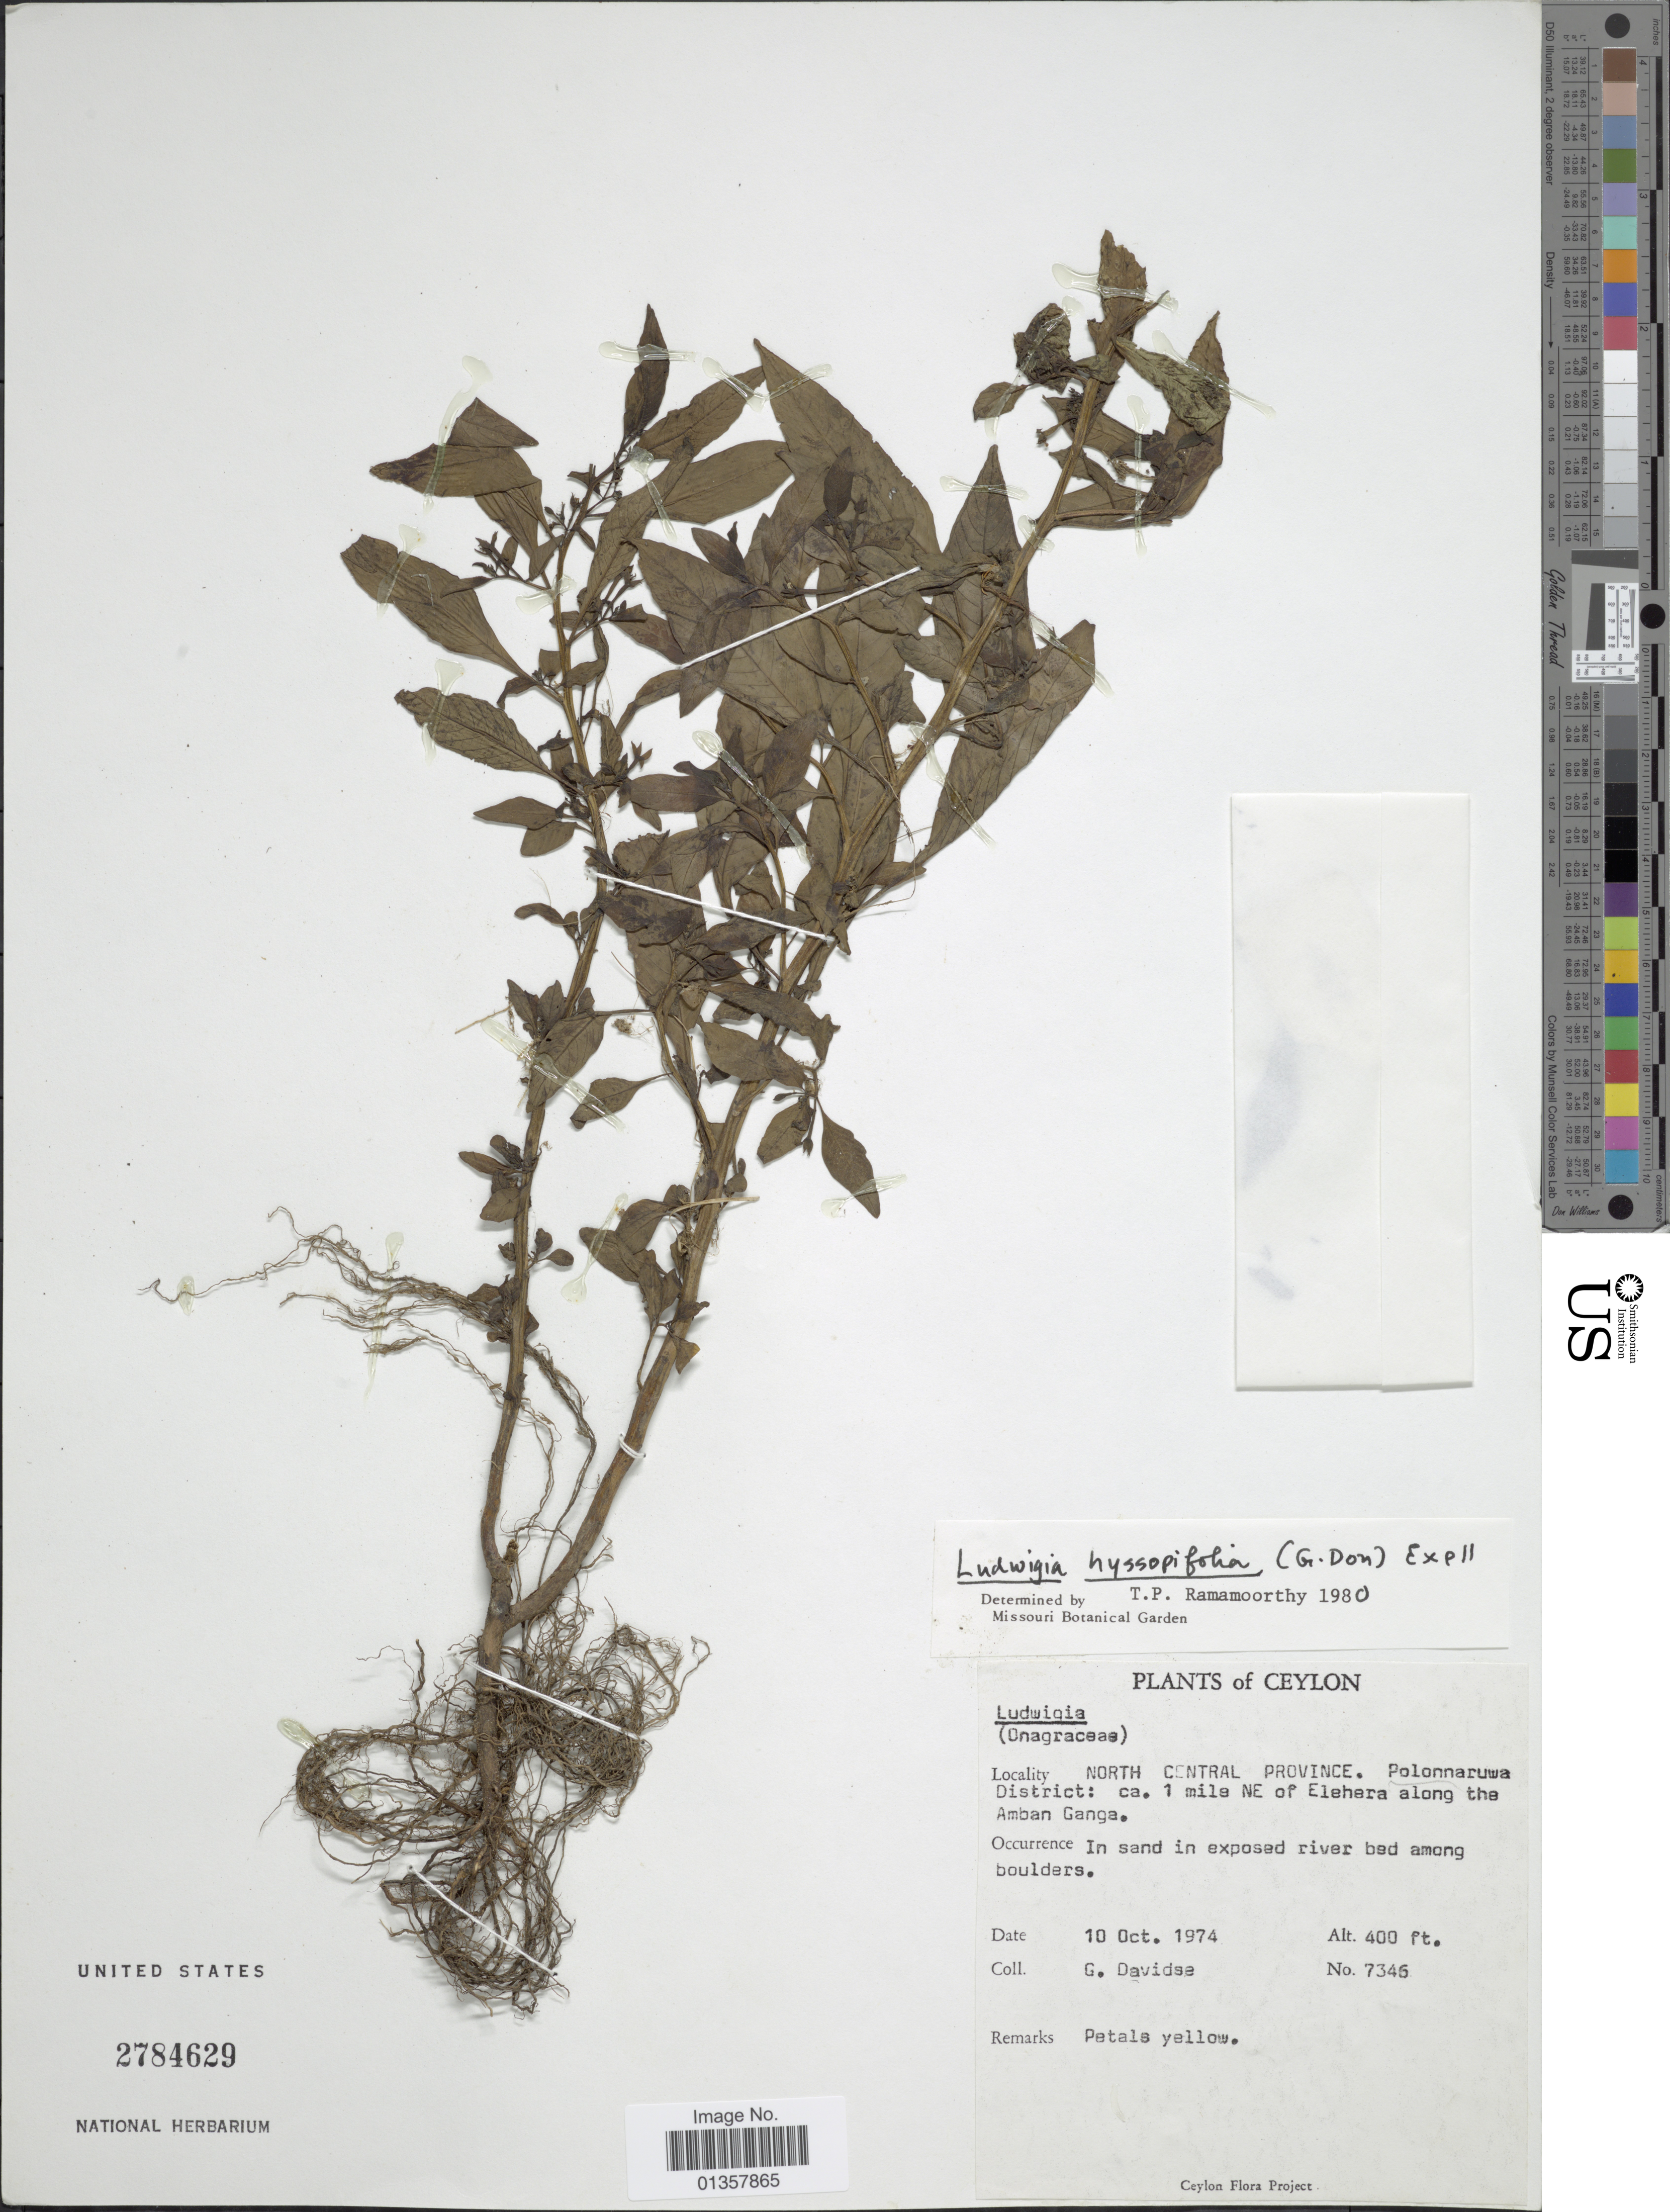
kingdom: Plantae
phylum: Tracheophyta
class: Magnoliopsida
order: Myrtales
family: Onagraceae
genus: Ludwigia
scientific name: Ludwigia hyssopifolia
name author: (G. Don) Exell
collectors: G. Davidse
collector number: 7346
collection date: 1974-10-10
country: Sri Lanka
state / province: North Central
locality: Ceylon. Polonnaruwa District: ca. 1 mile NE of Elehera along the Amban Ganga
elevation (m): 122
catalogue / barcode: US 2784629